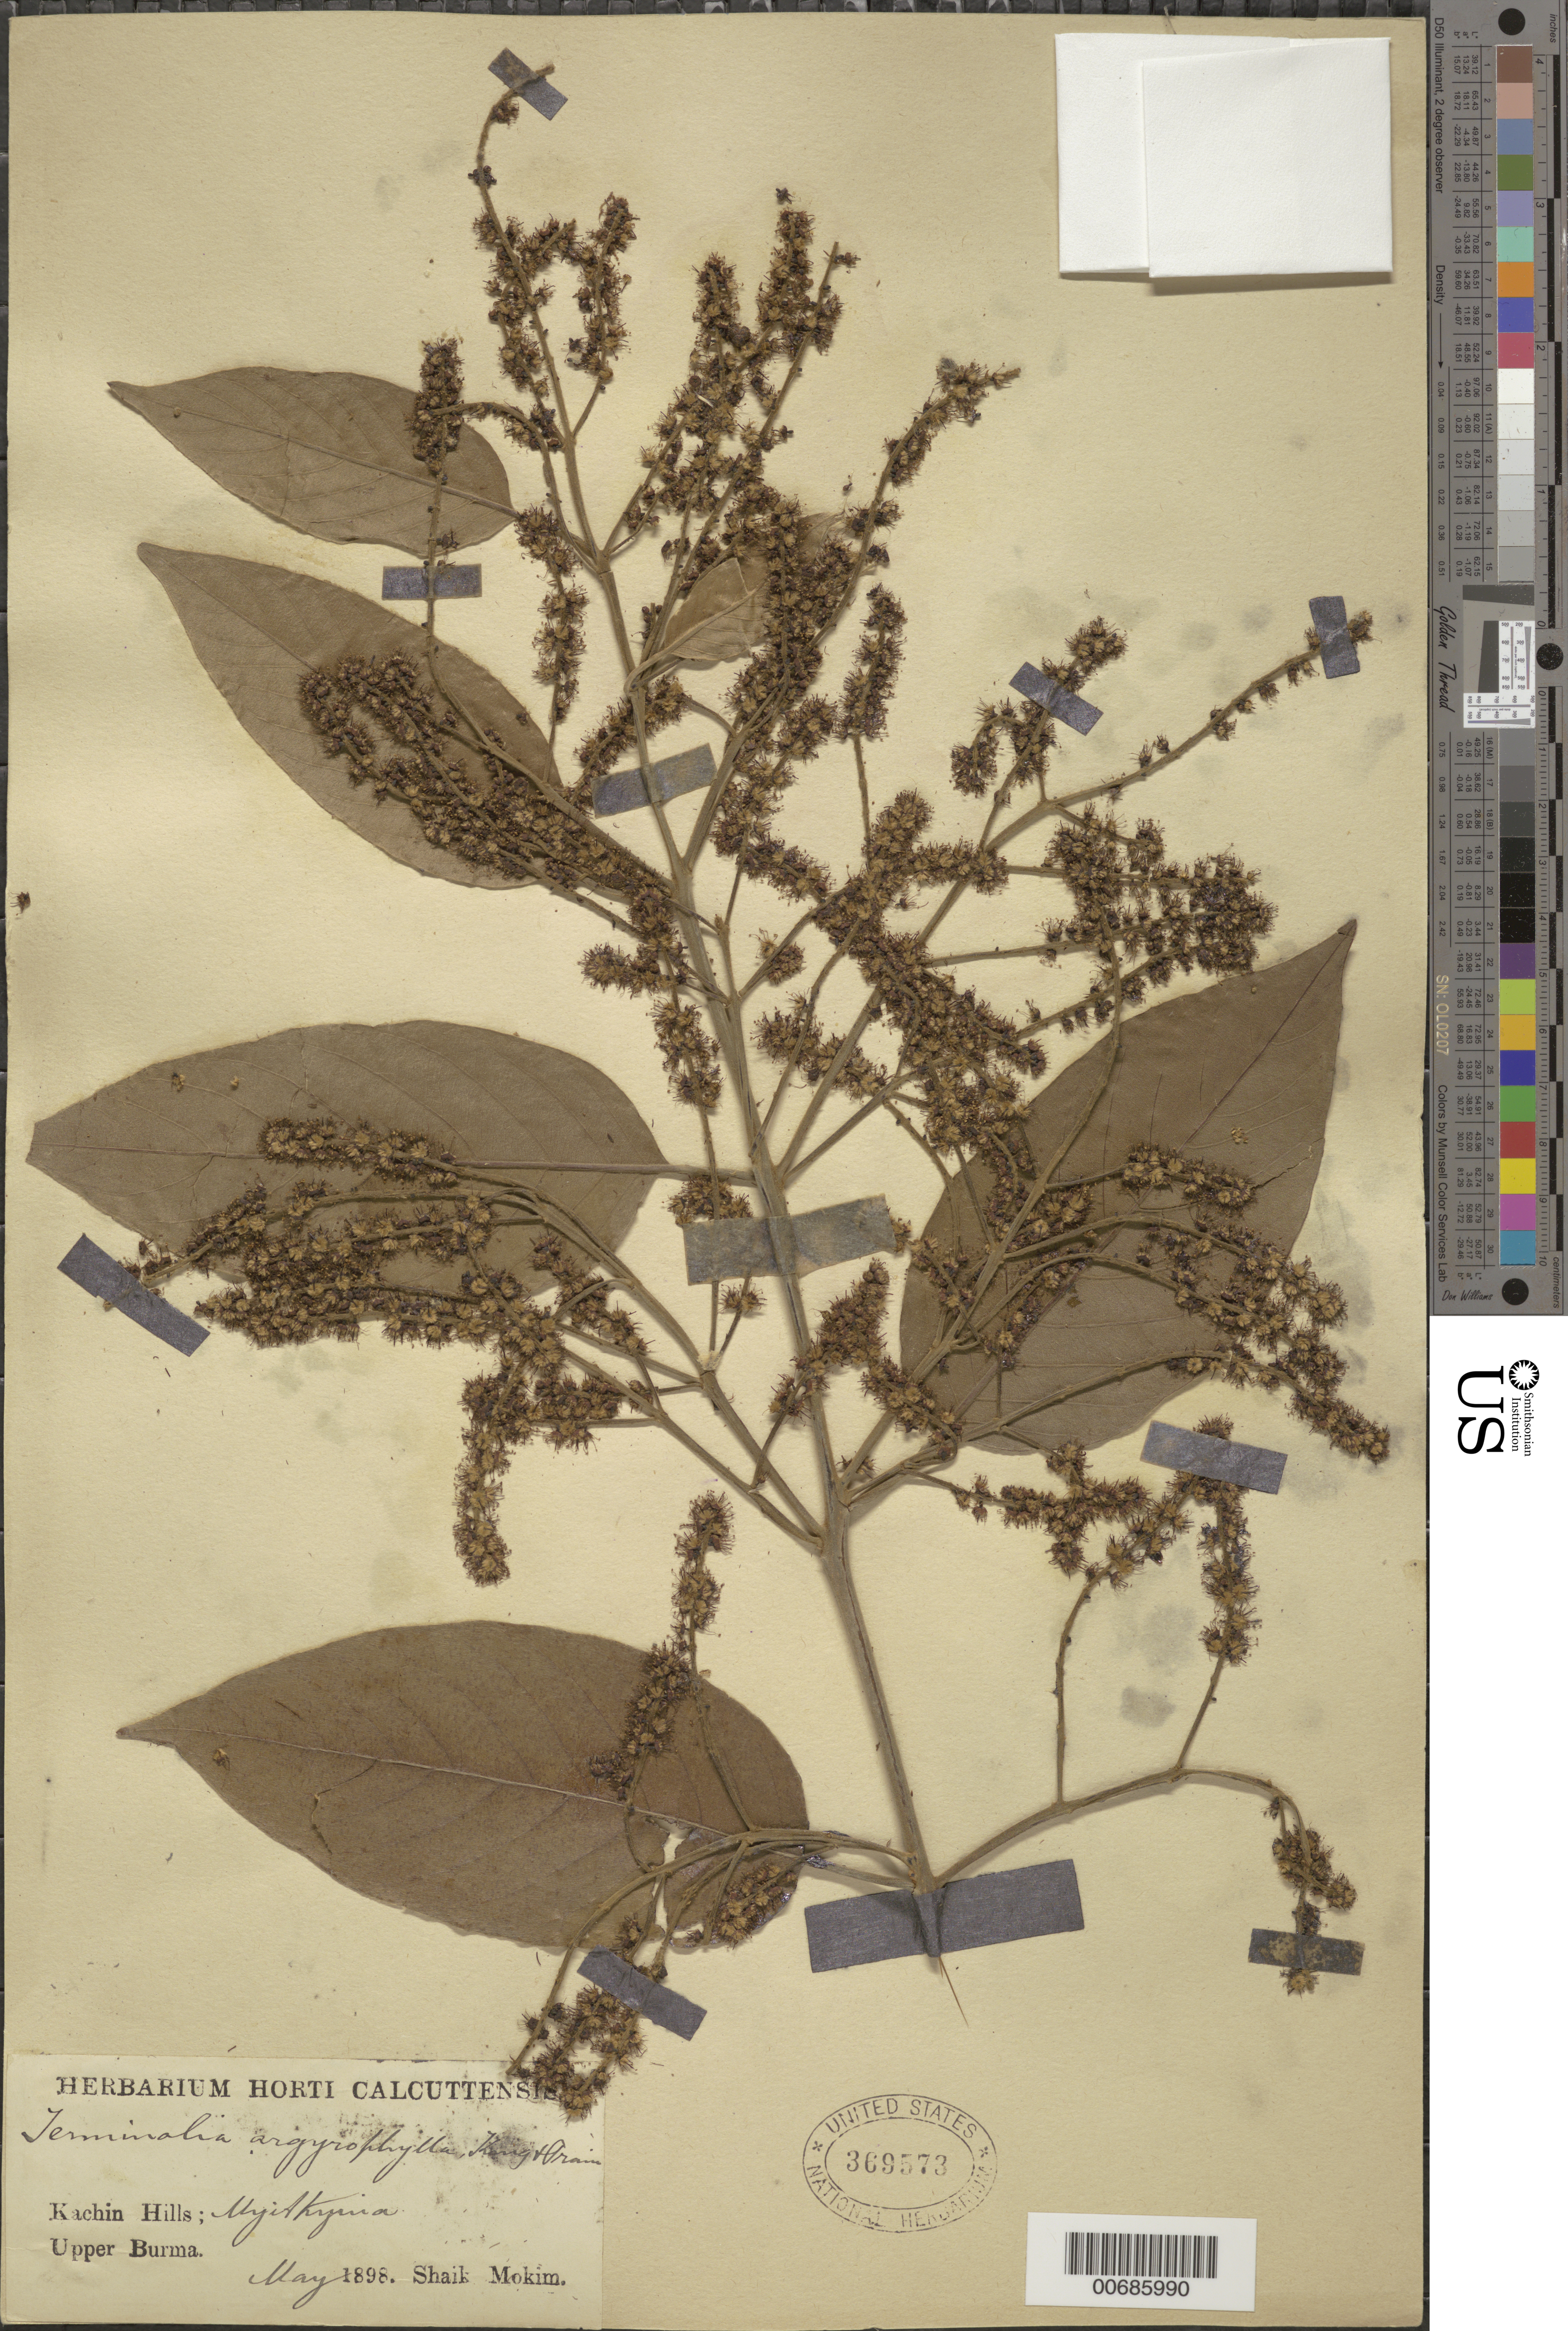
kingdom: Plantae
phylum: Tracheophyta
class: Magnoliopsida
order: Myrtales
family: Combretaceae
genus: Terminalia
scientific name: Terminalia argyrophylla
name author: King & Prain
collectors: S. Mokim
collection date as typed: May 1898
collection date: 1898-05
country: Myanmar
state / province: Kachin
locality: Myitkyina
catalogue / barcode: US 369573